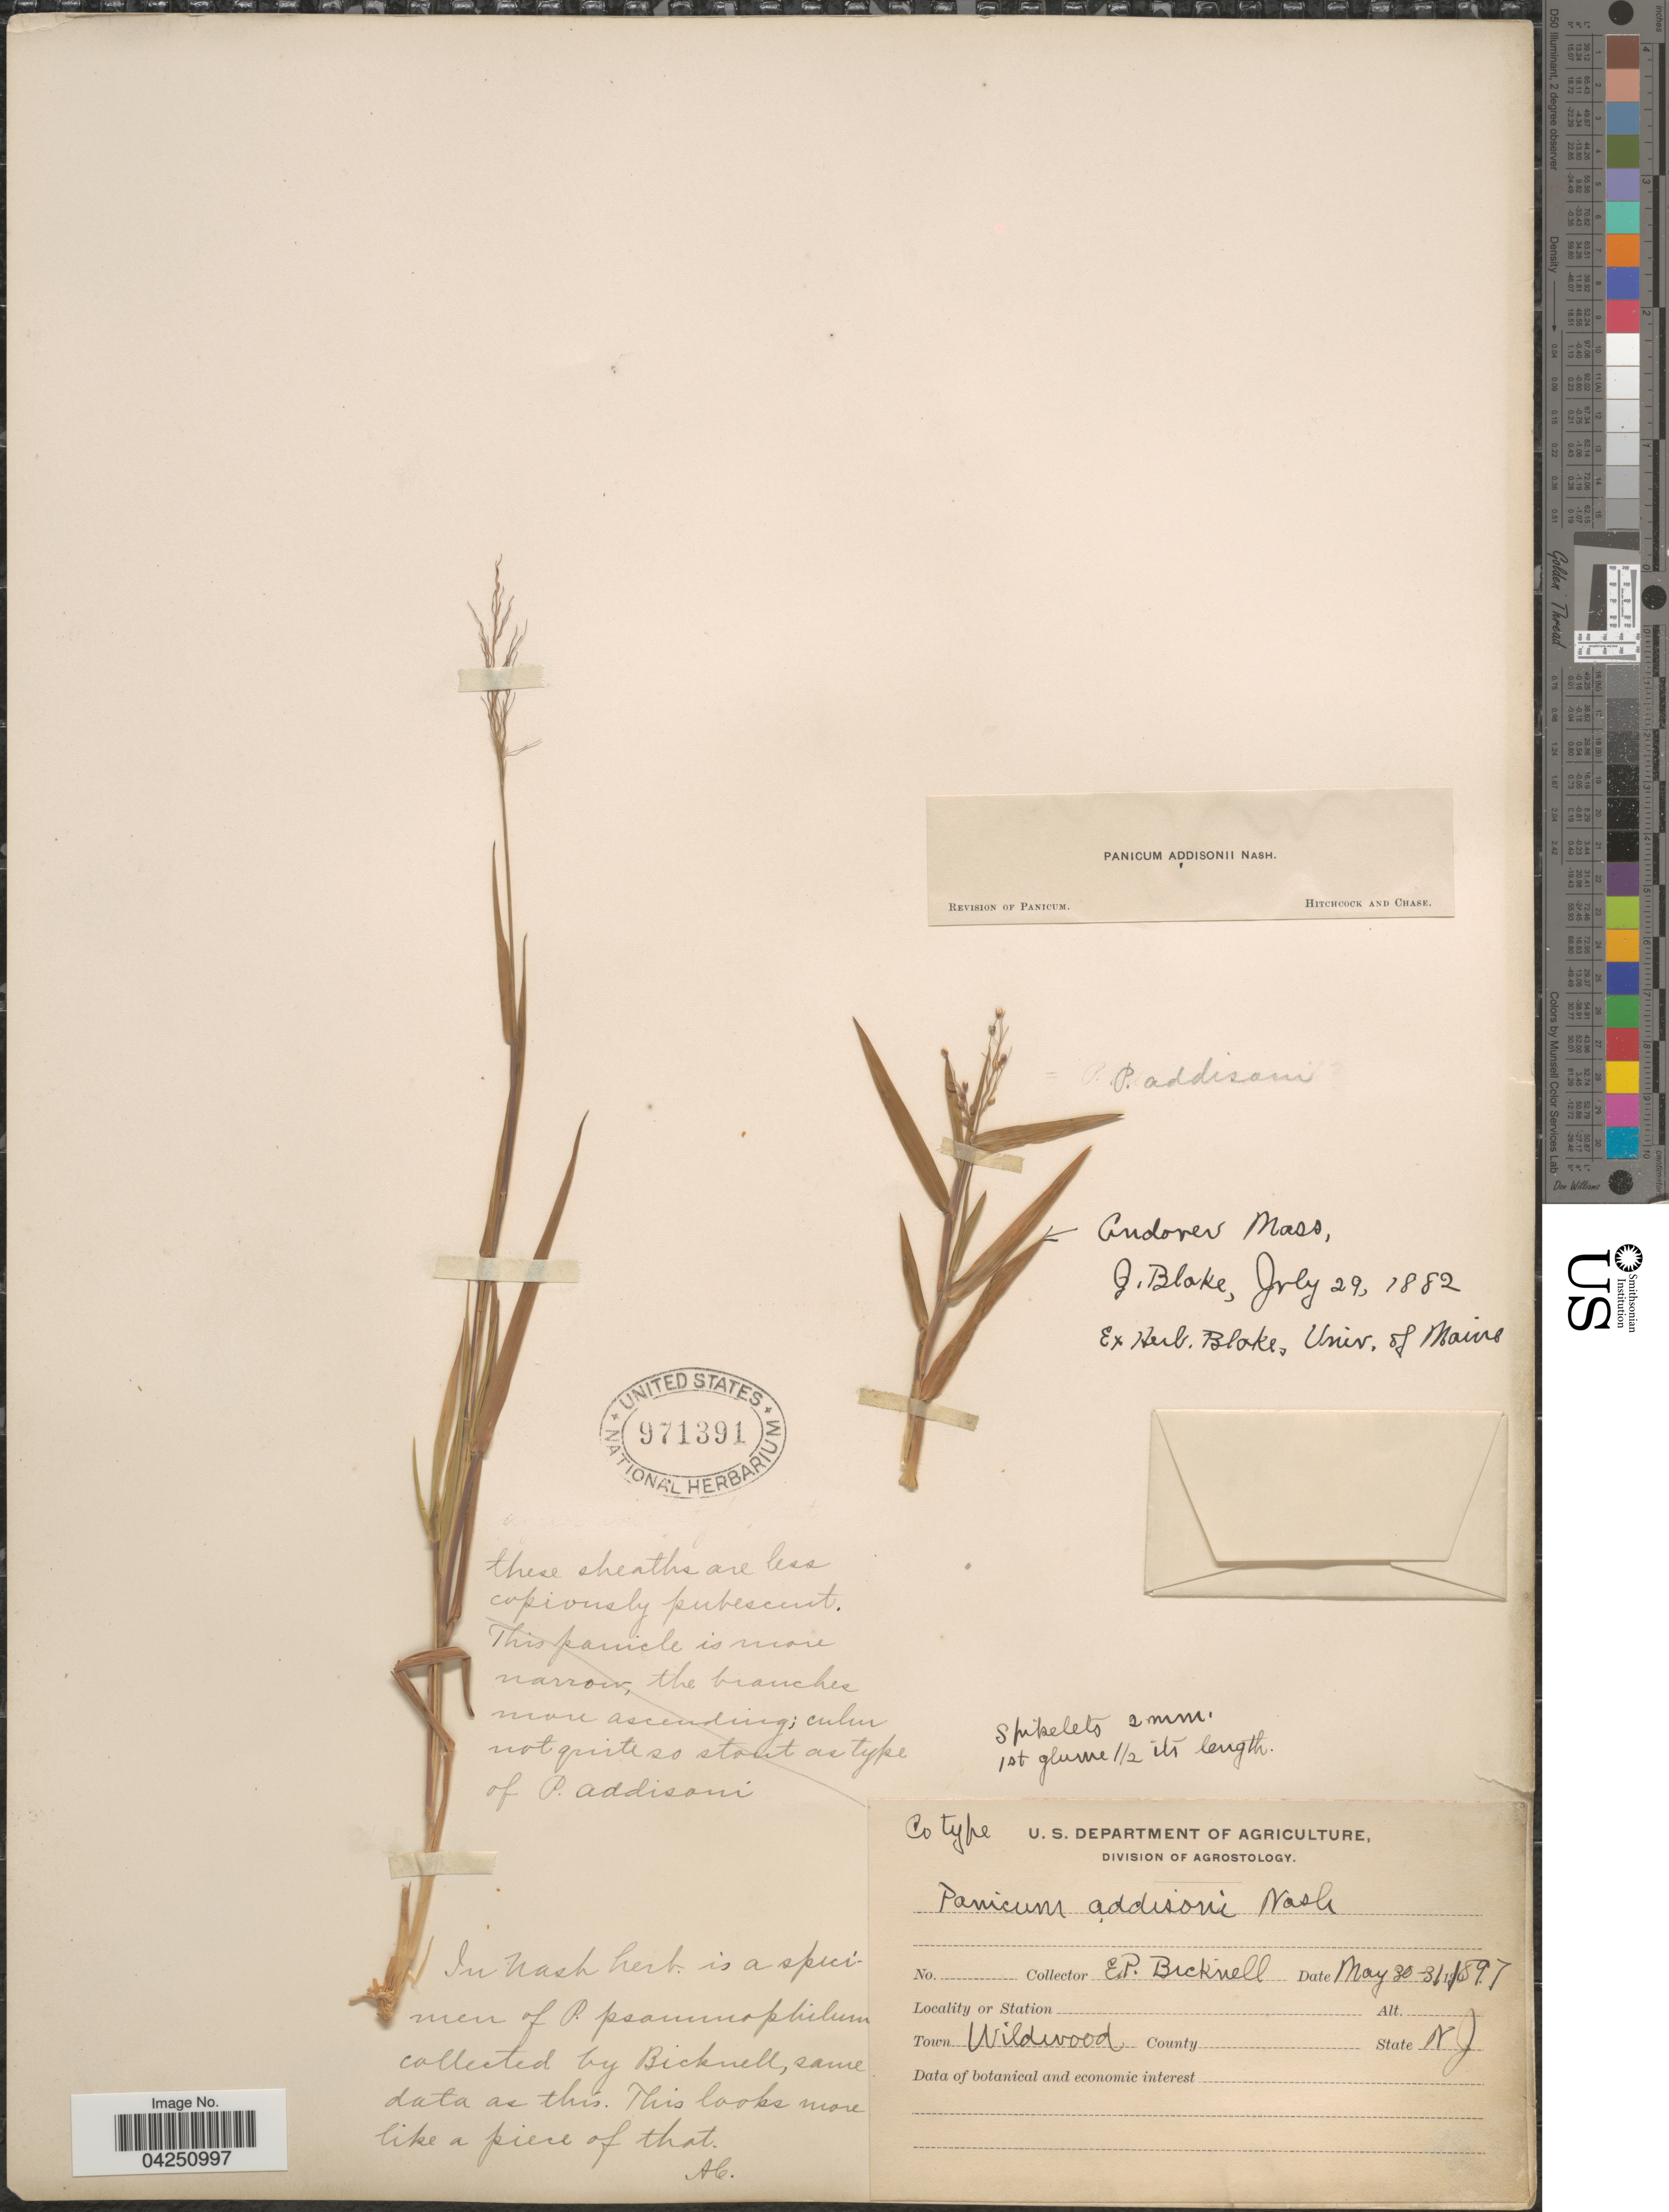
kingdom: Plantae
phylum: Tracheophyta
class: Liliopsida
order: Poales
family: Poaceae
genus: Dichanthelium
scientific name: Dichanthelium acuminatum var. acuminatum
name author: (Sw.) Gould & C.A. Clark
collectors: E. P. Bicknell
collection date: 1897-05-30/1897-05-31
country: United States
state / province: New Jersey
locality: Town Wildwood.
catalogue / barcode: US 971391